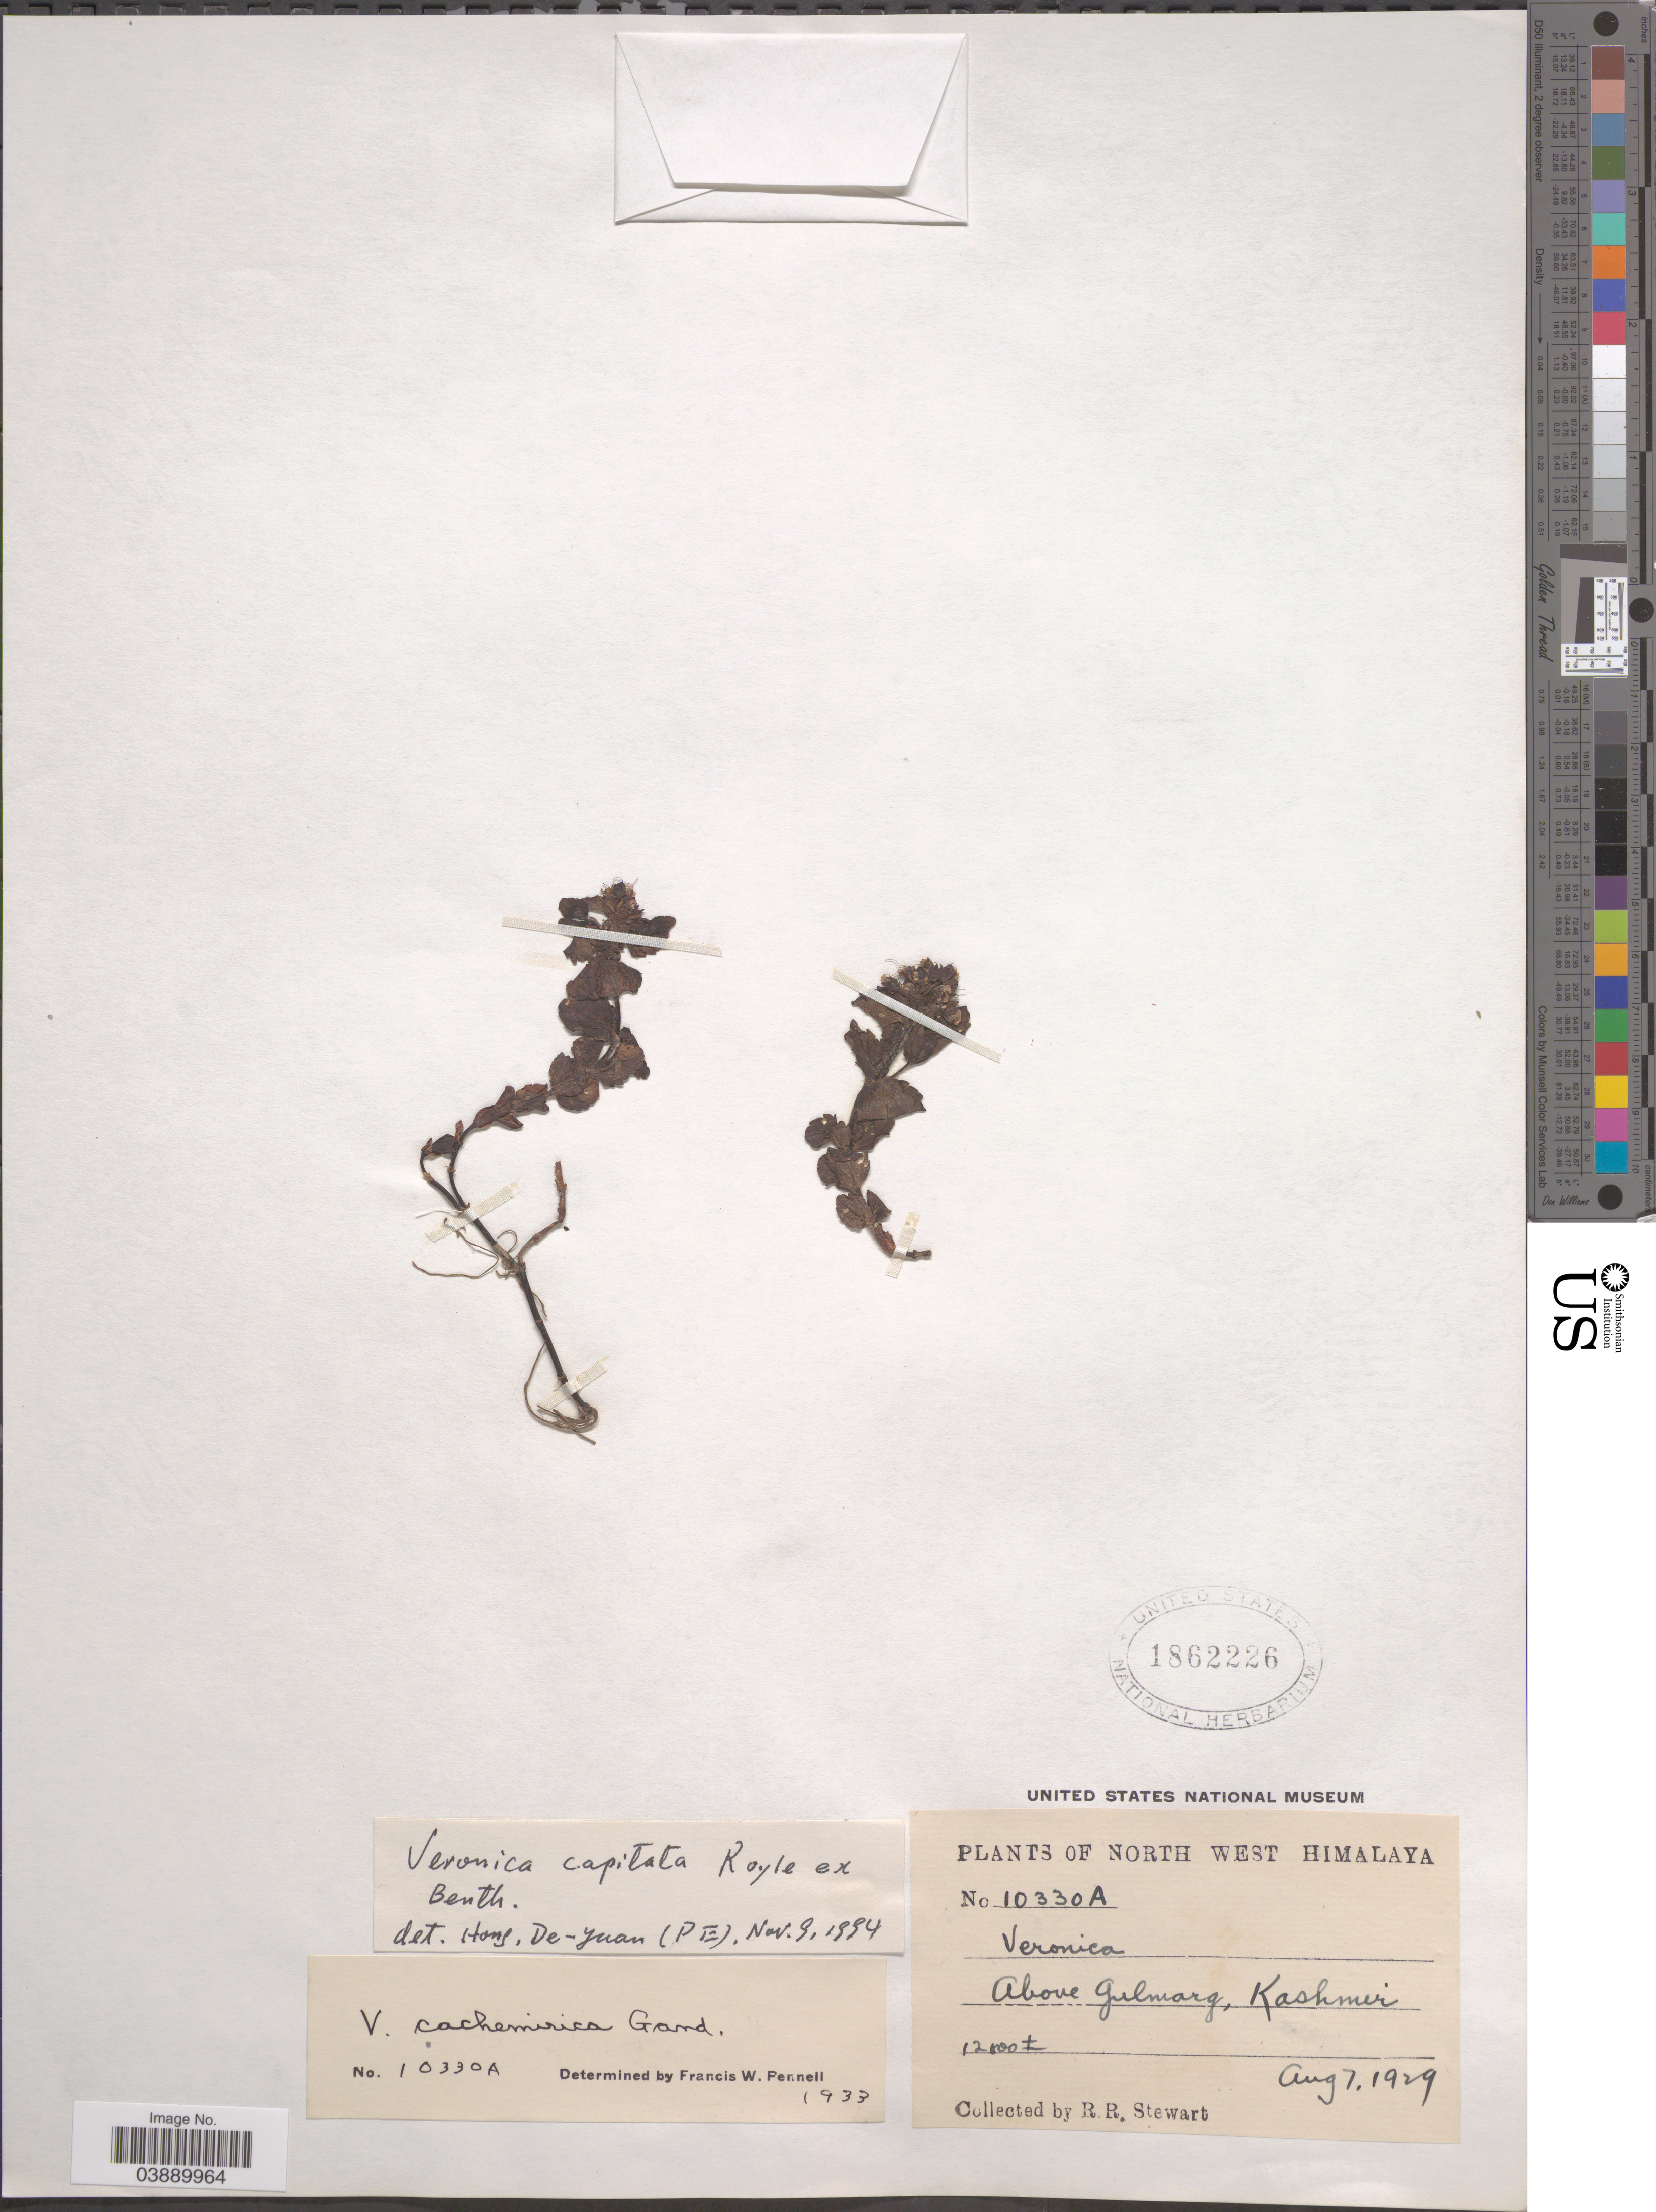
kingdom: Plantae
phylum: Tracheophyta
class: Magnoliopsida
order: Lamiales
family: Plantaginaceae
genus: Veronica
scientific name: Veronica capitata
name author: Royle ex Benth.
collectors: R. Stewart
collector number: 10330A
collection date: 1929-08-07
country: India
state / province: Jammu and Kashmir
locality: North West Himalaya. Above Gulmarg, Kashmir.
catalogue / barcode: US 1862226